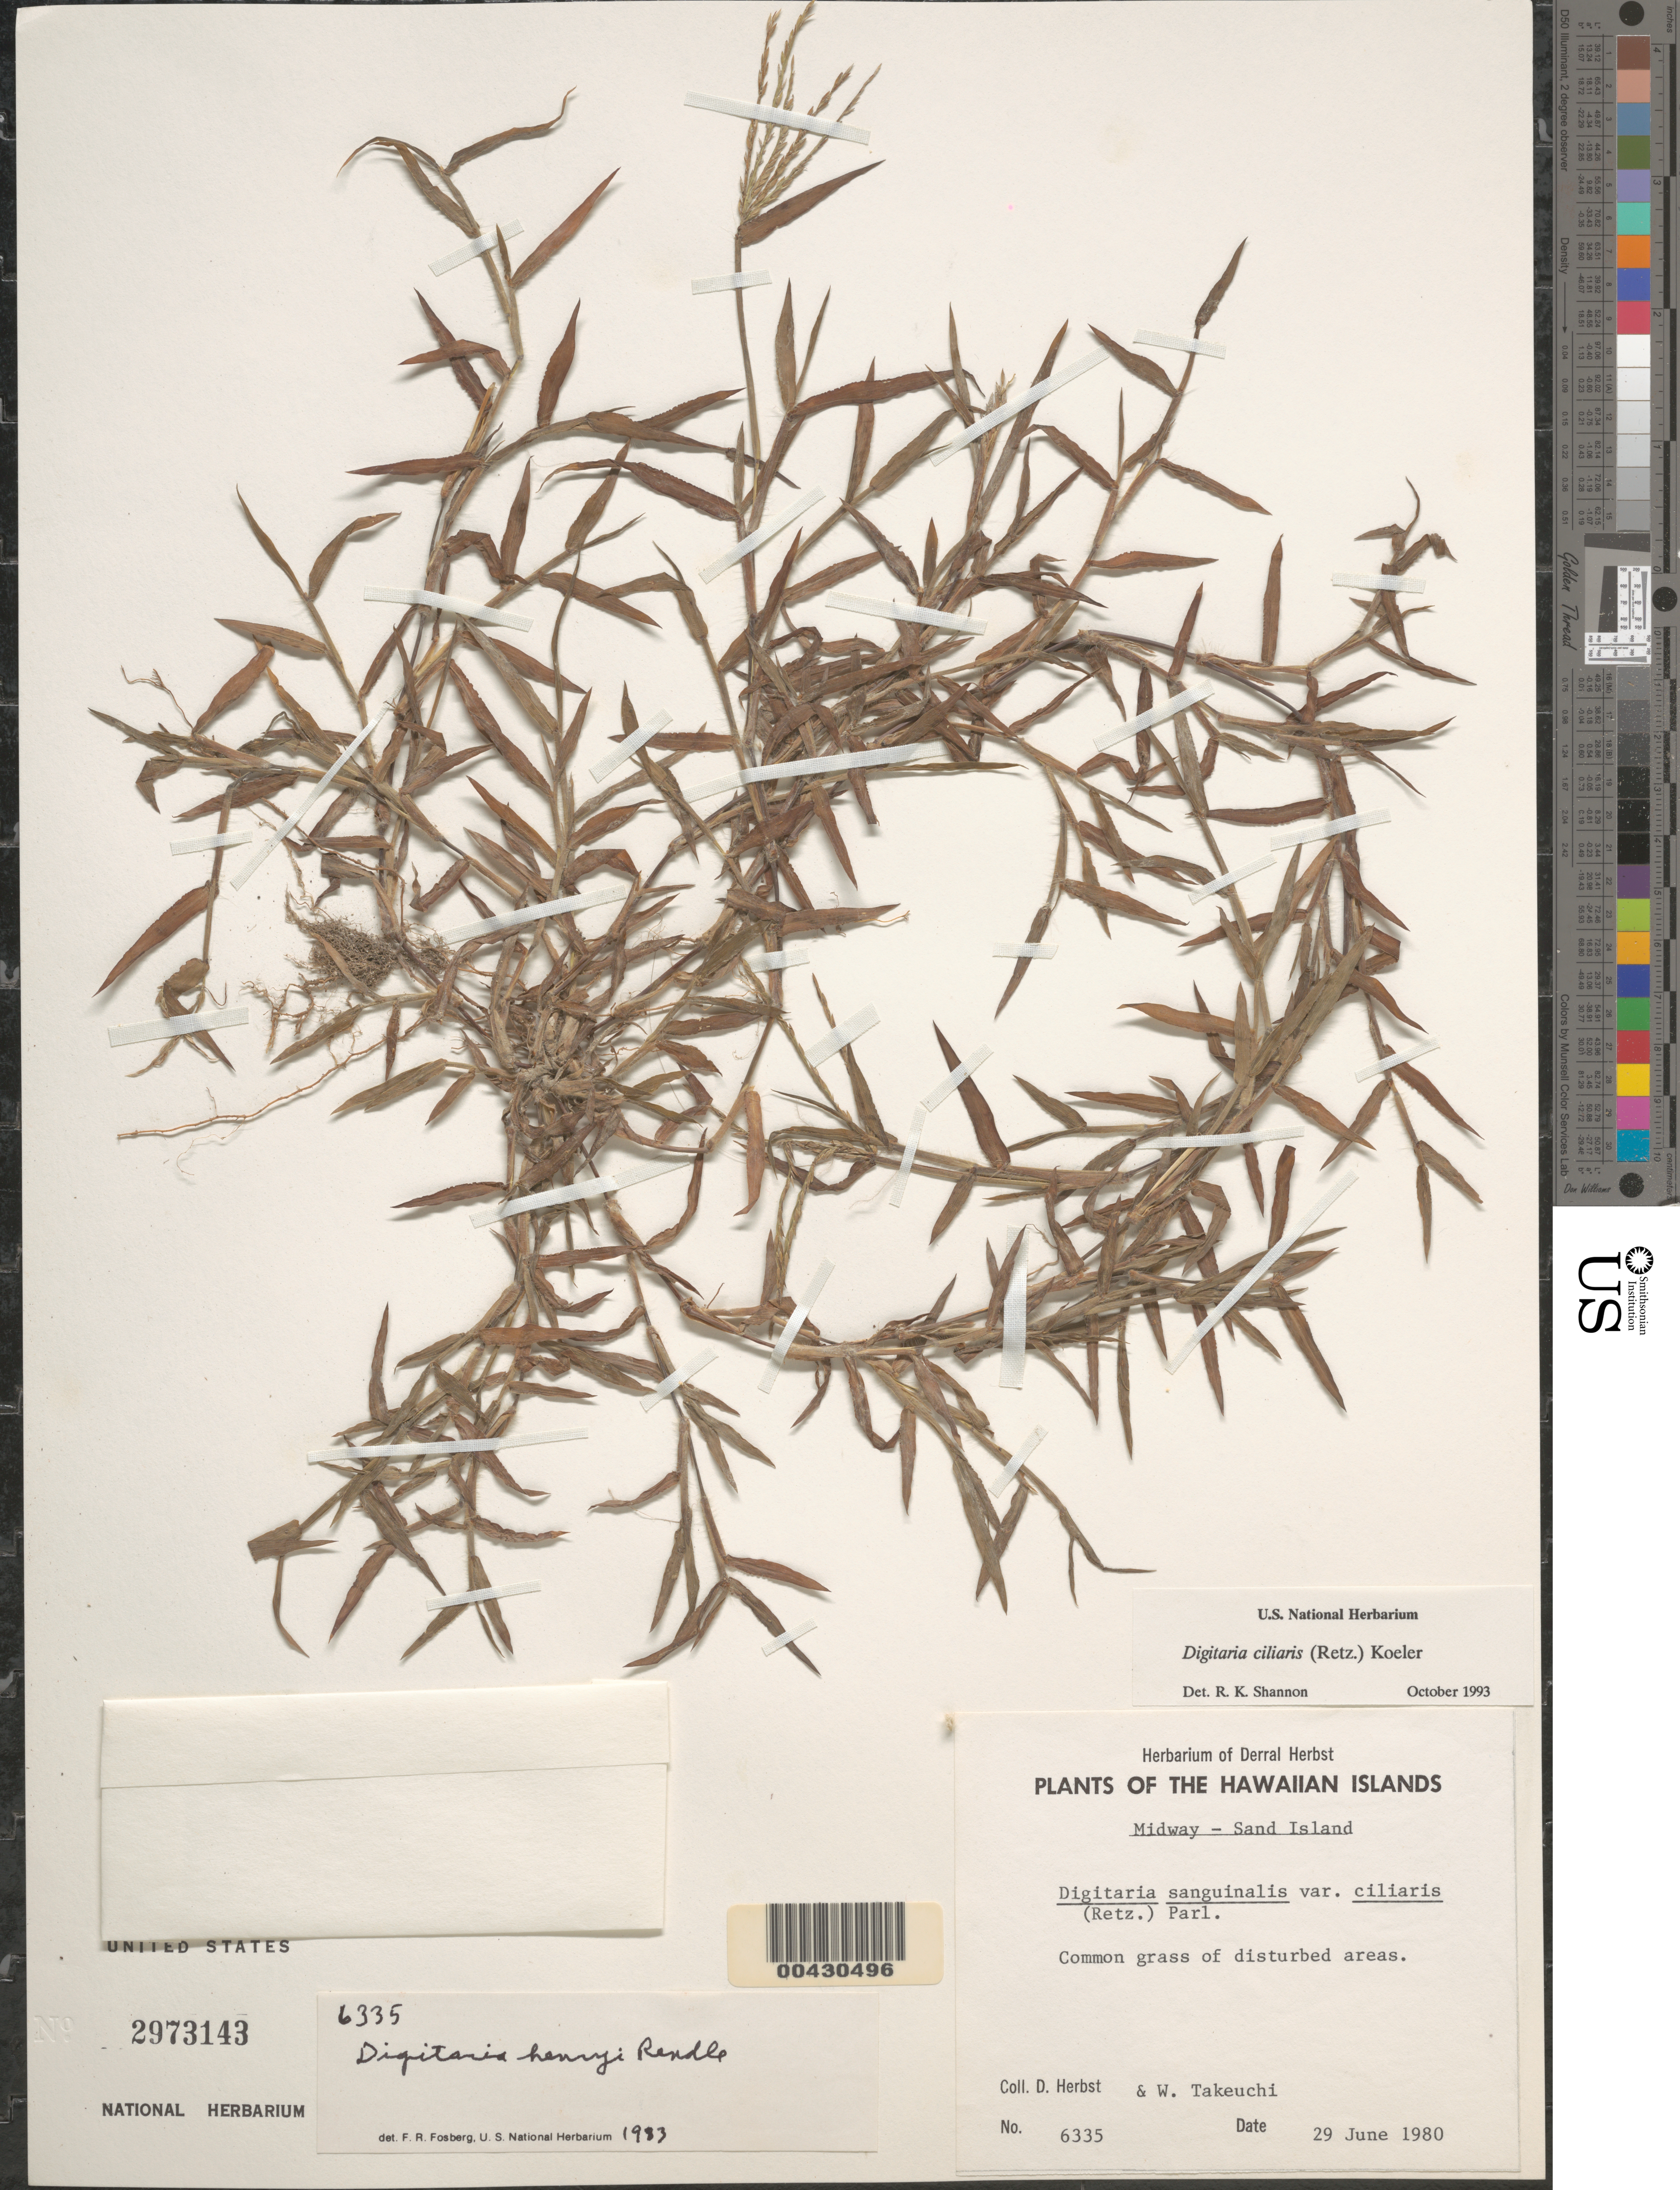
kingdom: Plantae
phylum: Tracheophyta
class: Liliopsida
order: Poales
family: Poaceae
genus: Digitaria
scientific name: Digitaria ciliaris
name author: (Retz.) Koeler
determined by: Shannon, R. K., (UNITED STATES)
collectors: D. R. Herbst & W. N. Takeuchi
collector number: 6335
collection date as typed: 29 Jun 1980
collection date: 1980-06-29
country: U.S. Administered Pacific Islands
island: Midway Atoll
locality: Midway, Sand Islet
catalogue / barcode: US 2973143